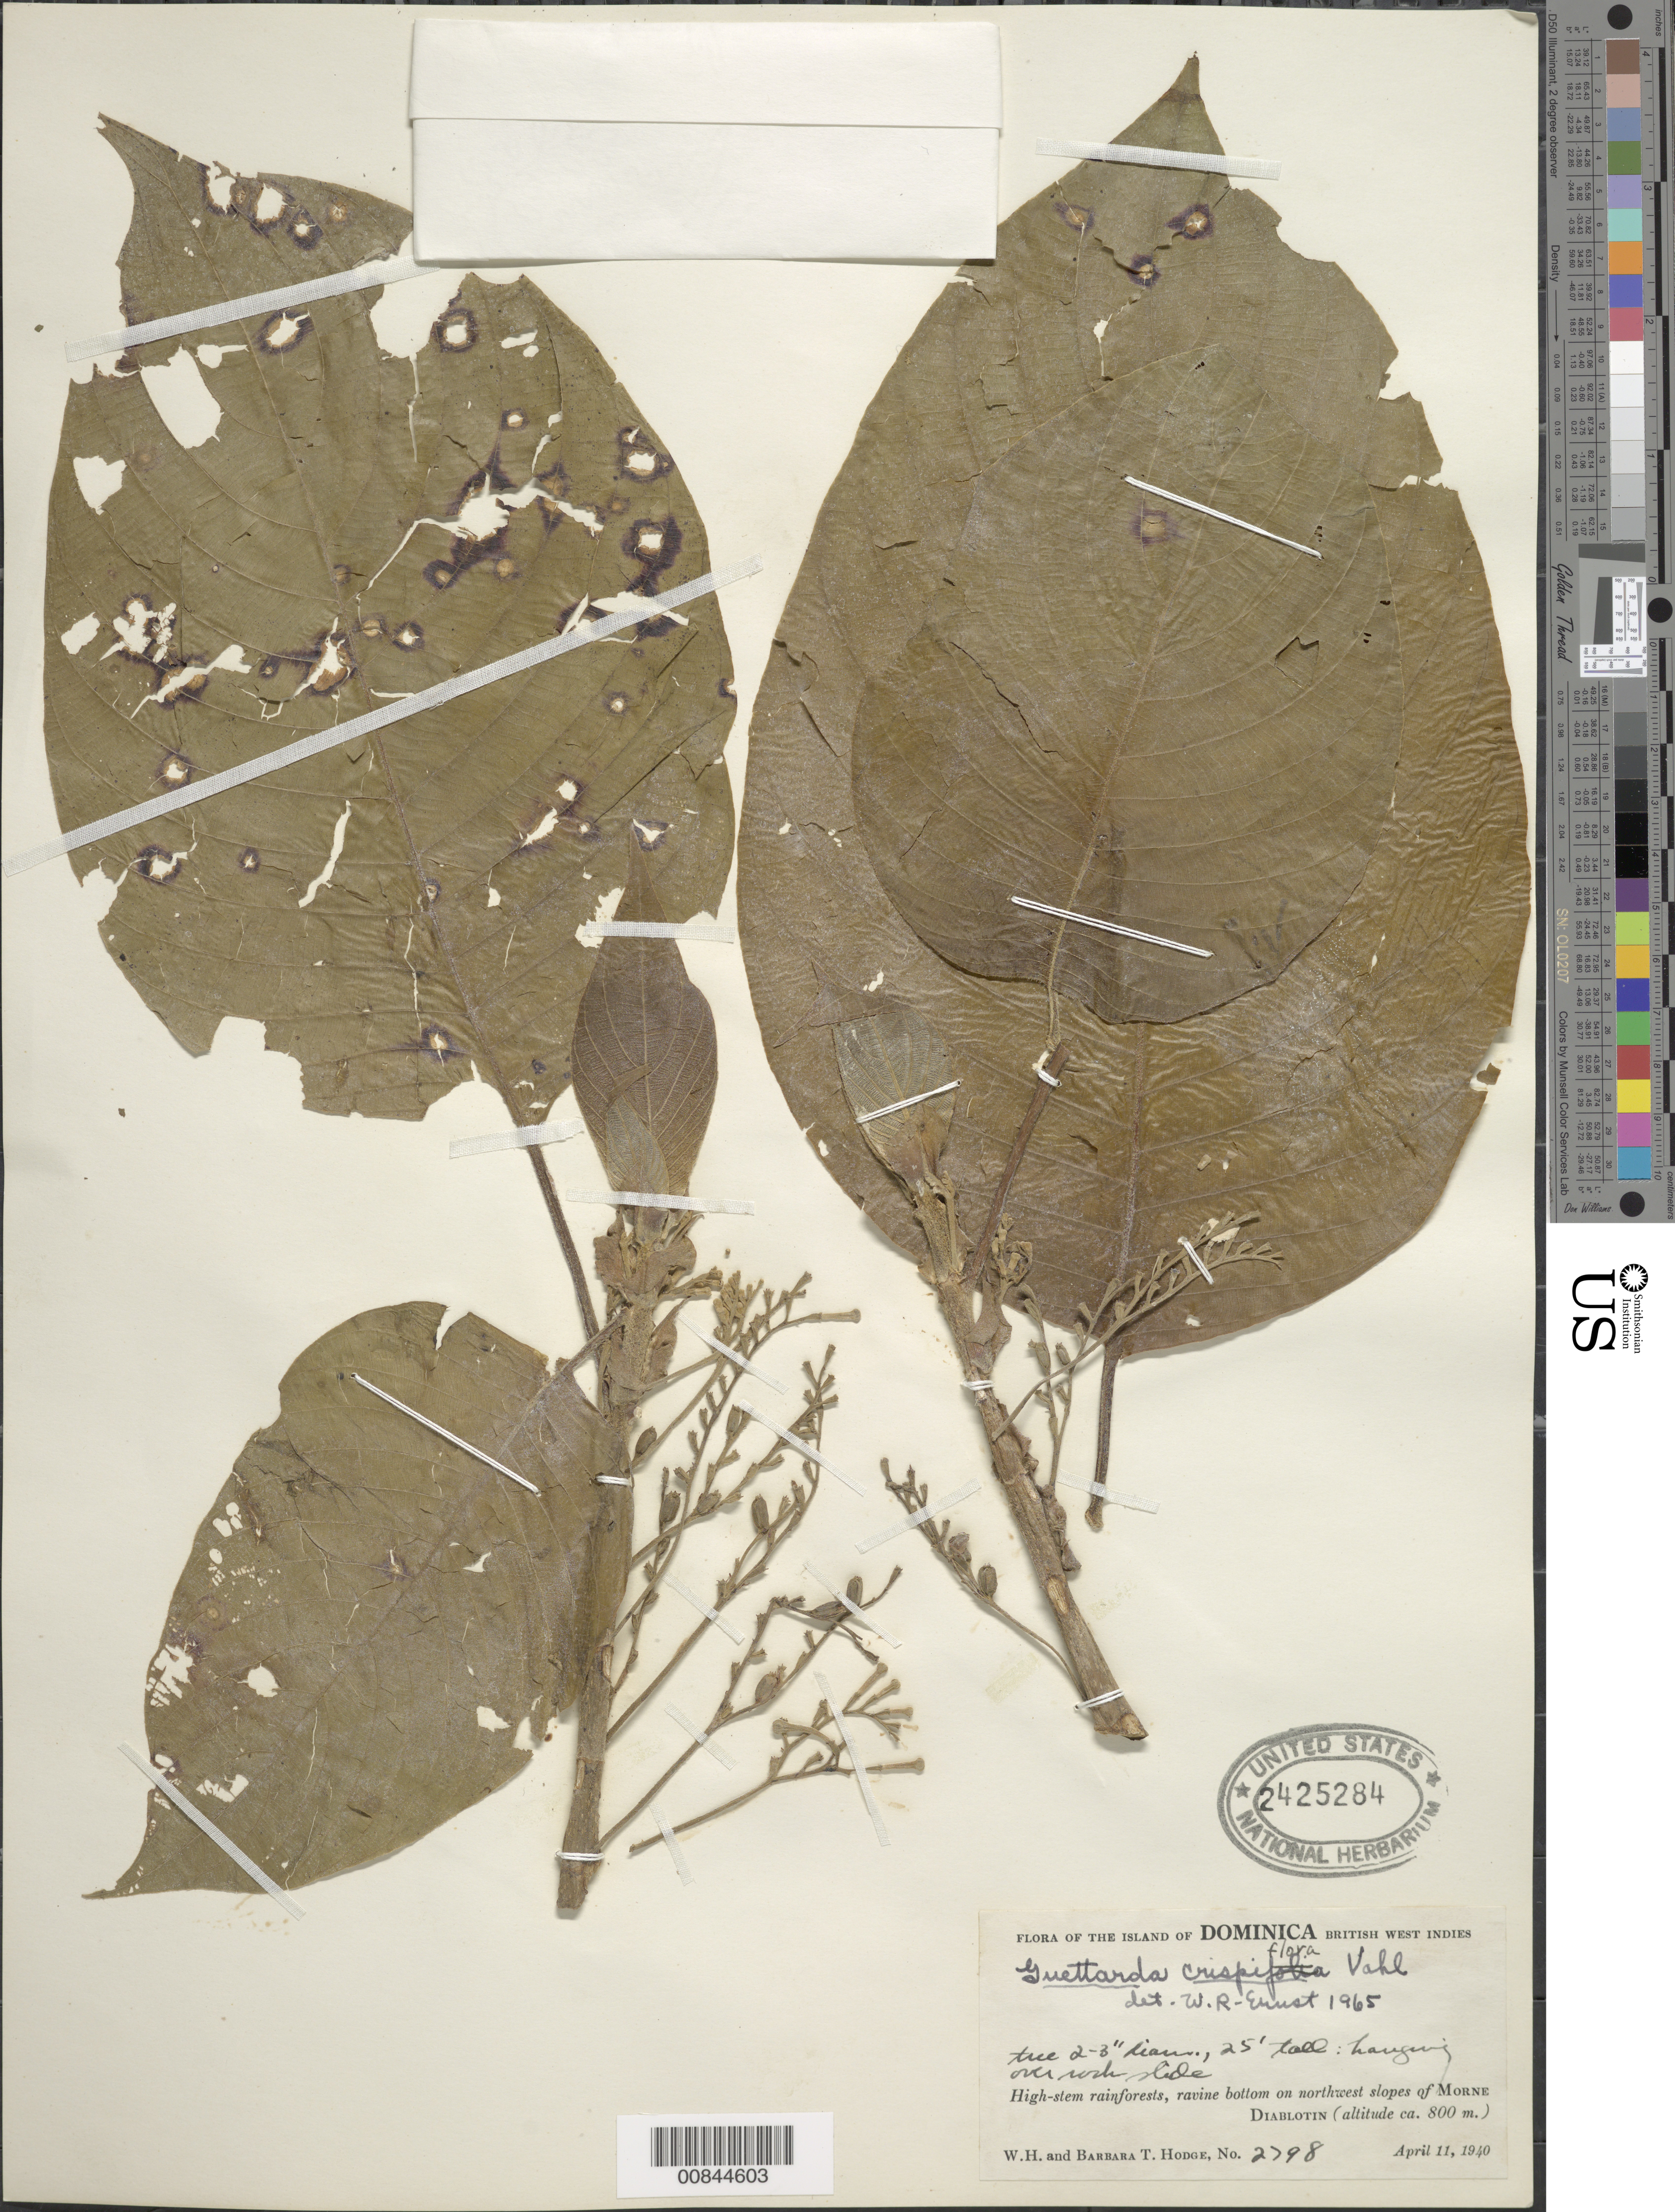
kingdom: Plantae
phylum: Tracheophyta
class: Magnoliopsida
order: Gentianales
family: Rubiaceae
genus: Guettarda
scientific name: Guettarda crispiflora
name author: Vahl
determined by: Ernst, W. R., (US), NMNH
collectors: W. Hodge & B. Hodge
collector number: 2798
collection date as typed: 11 Apr 1940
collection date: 1940-04-11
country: Dominica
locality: Northwest slopes of Morne Diablotin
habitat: High-stem rainforests, ravine bottom, hanging over rock slide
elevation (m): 800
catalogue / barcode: US 2425284